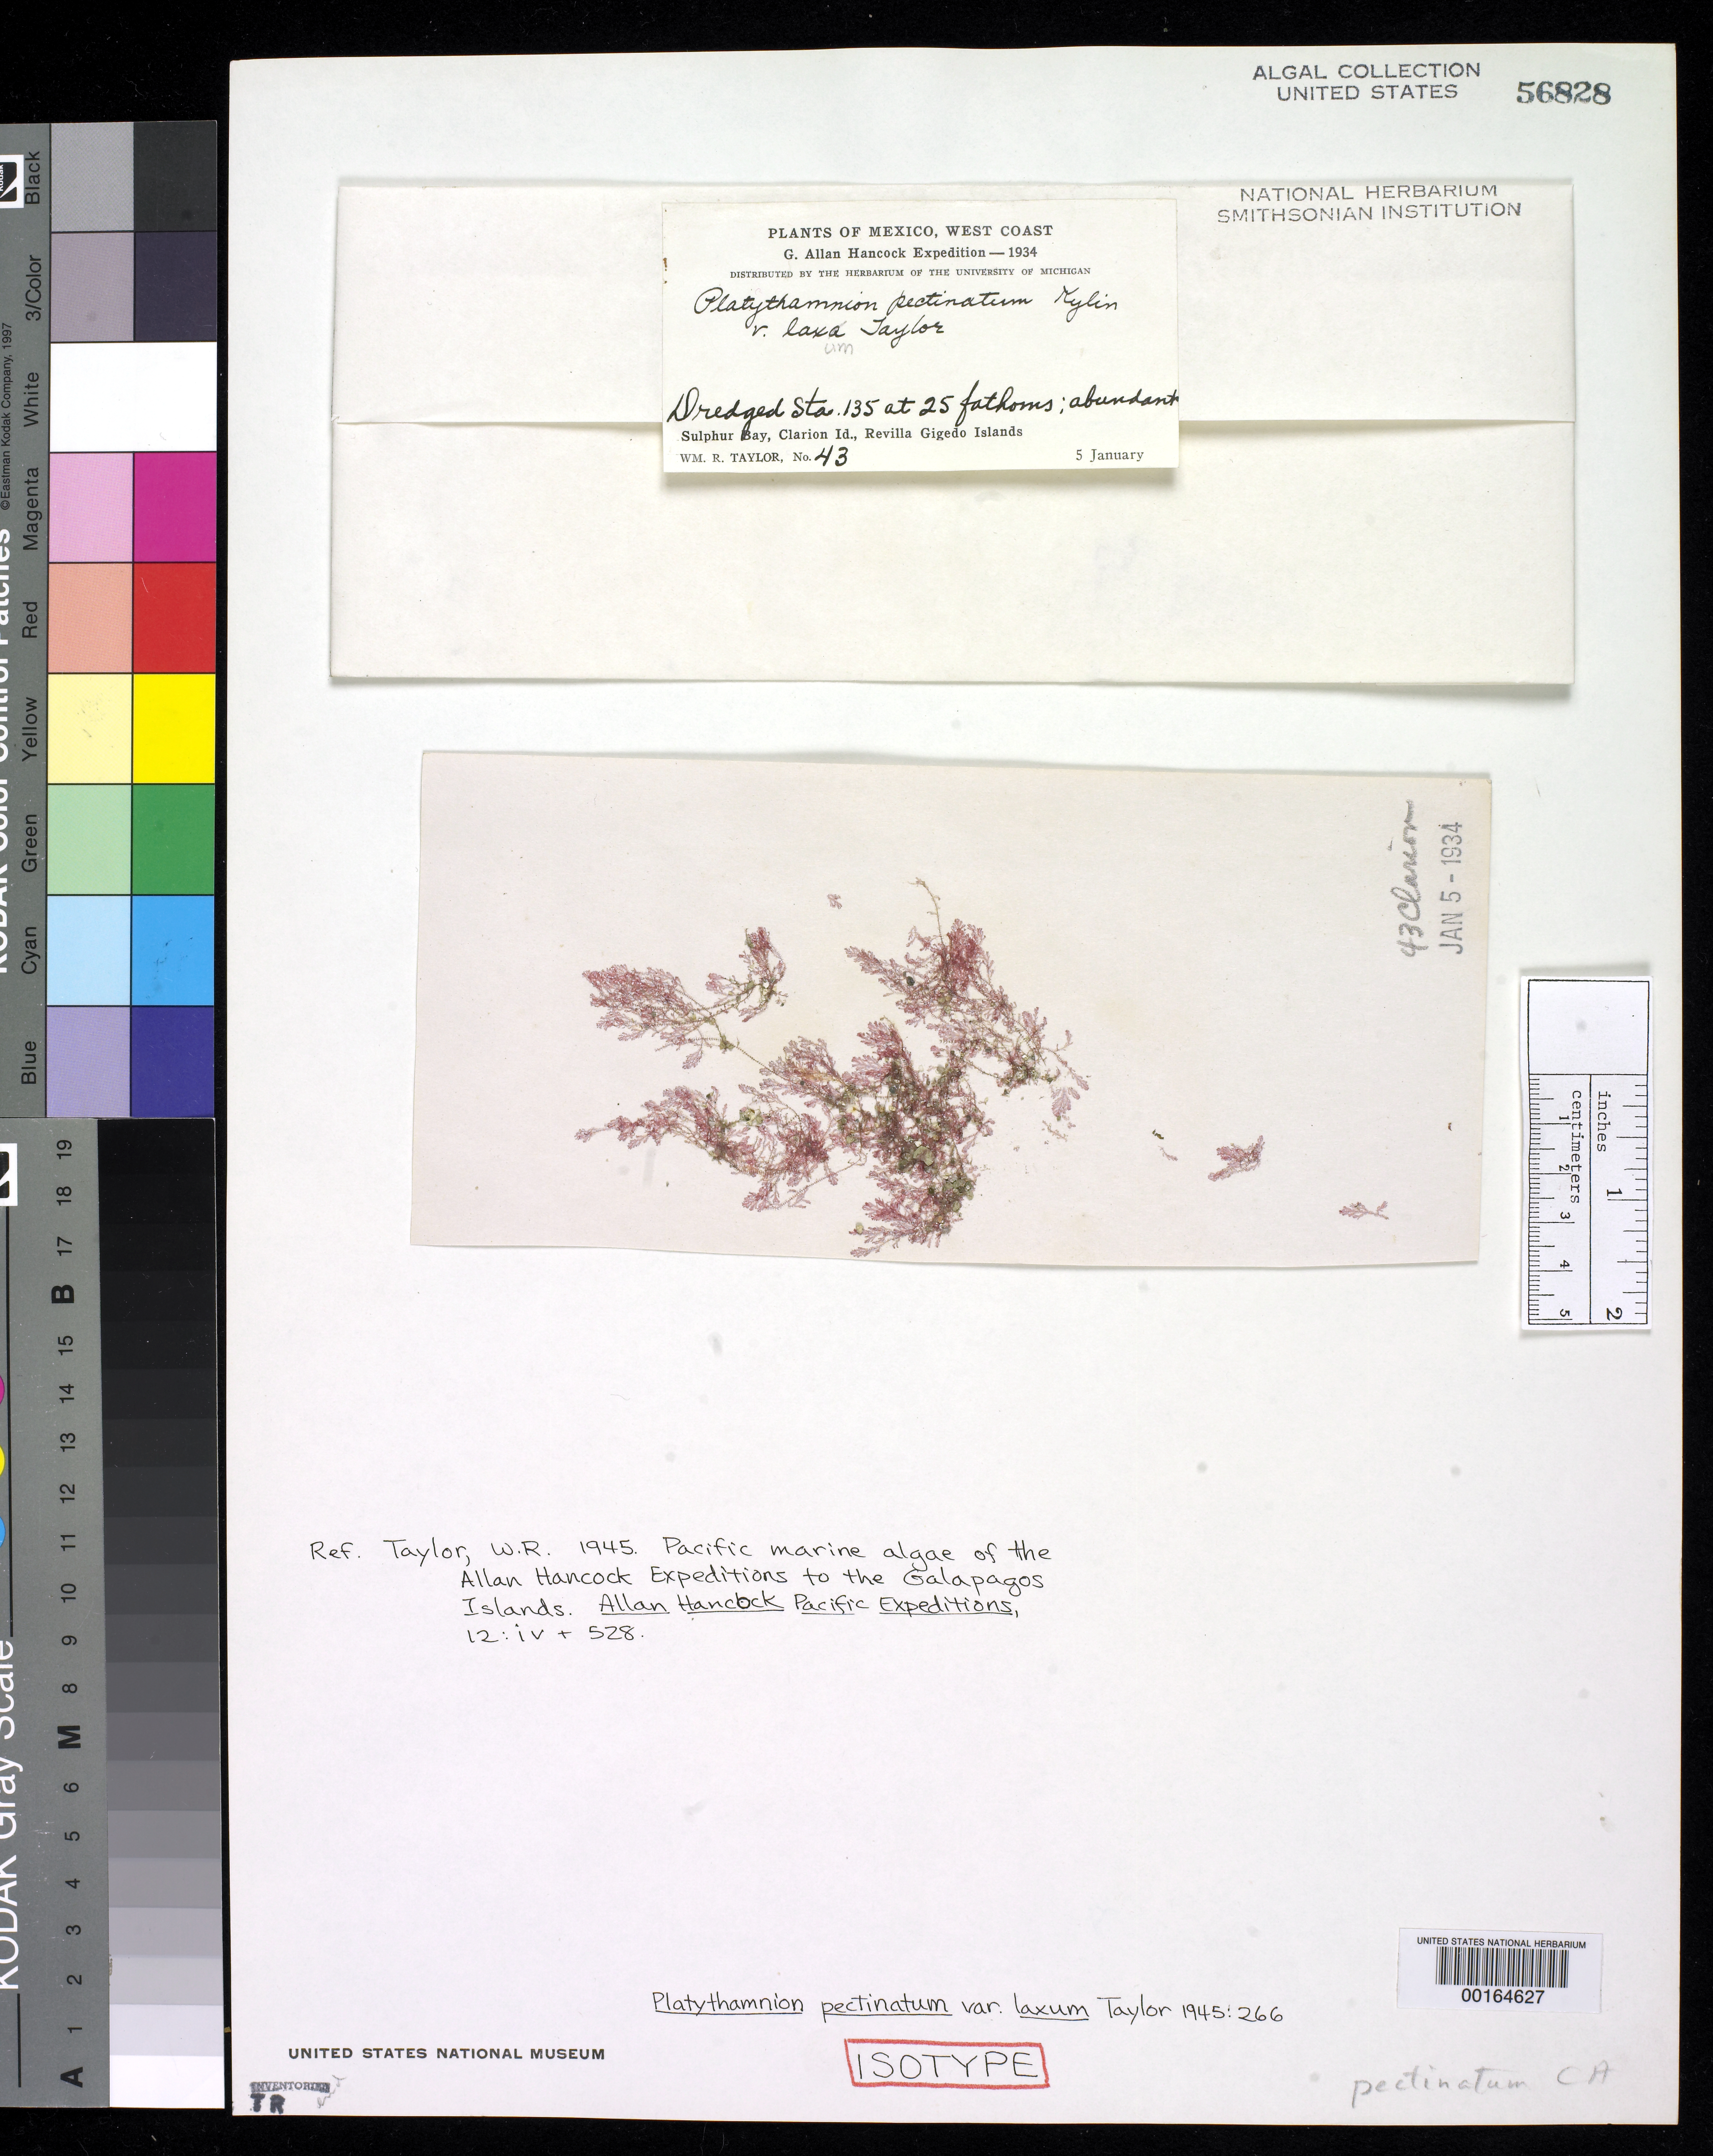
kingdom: Plantae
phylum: Rhodophyta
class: Florideophyceae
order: Ceramiales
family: Ceramiaceae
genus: Platythamnion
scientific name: Platythamnion pectinatum var. laxum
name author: W.R. Taylor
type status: Isotype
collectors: W. R. Taylor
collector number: WRT 34-43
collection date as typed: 05 Jan 1934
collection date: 1934-01-05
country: Mexico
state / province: Colima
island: Isla Clarion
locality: Sulphur Bay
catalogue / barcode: US 56828